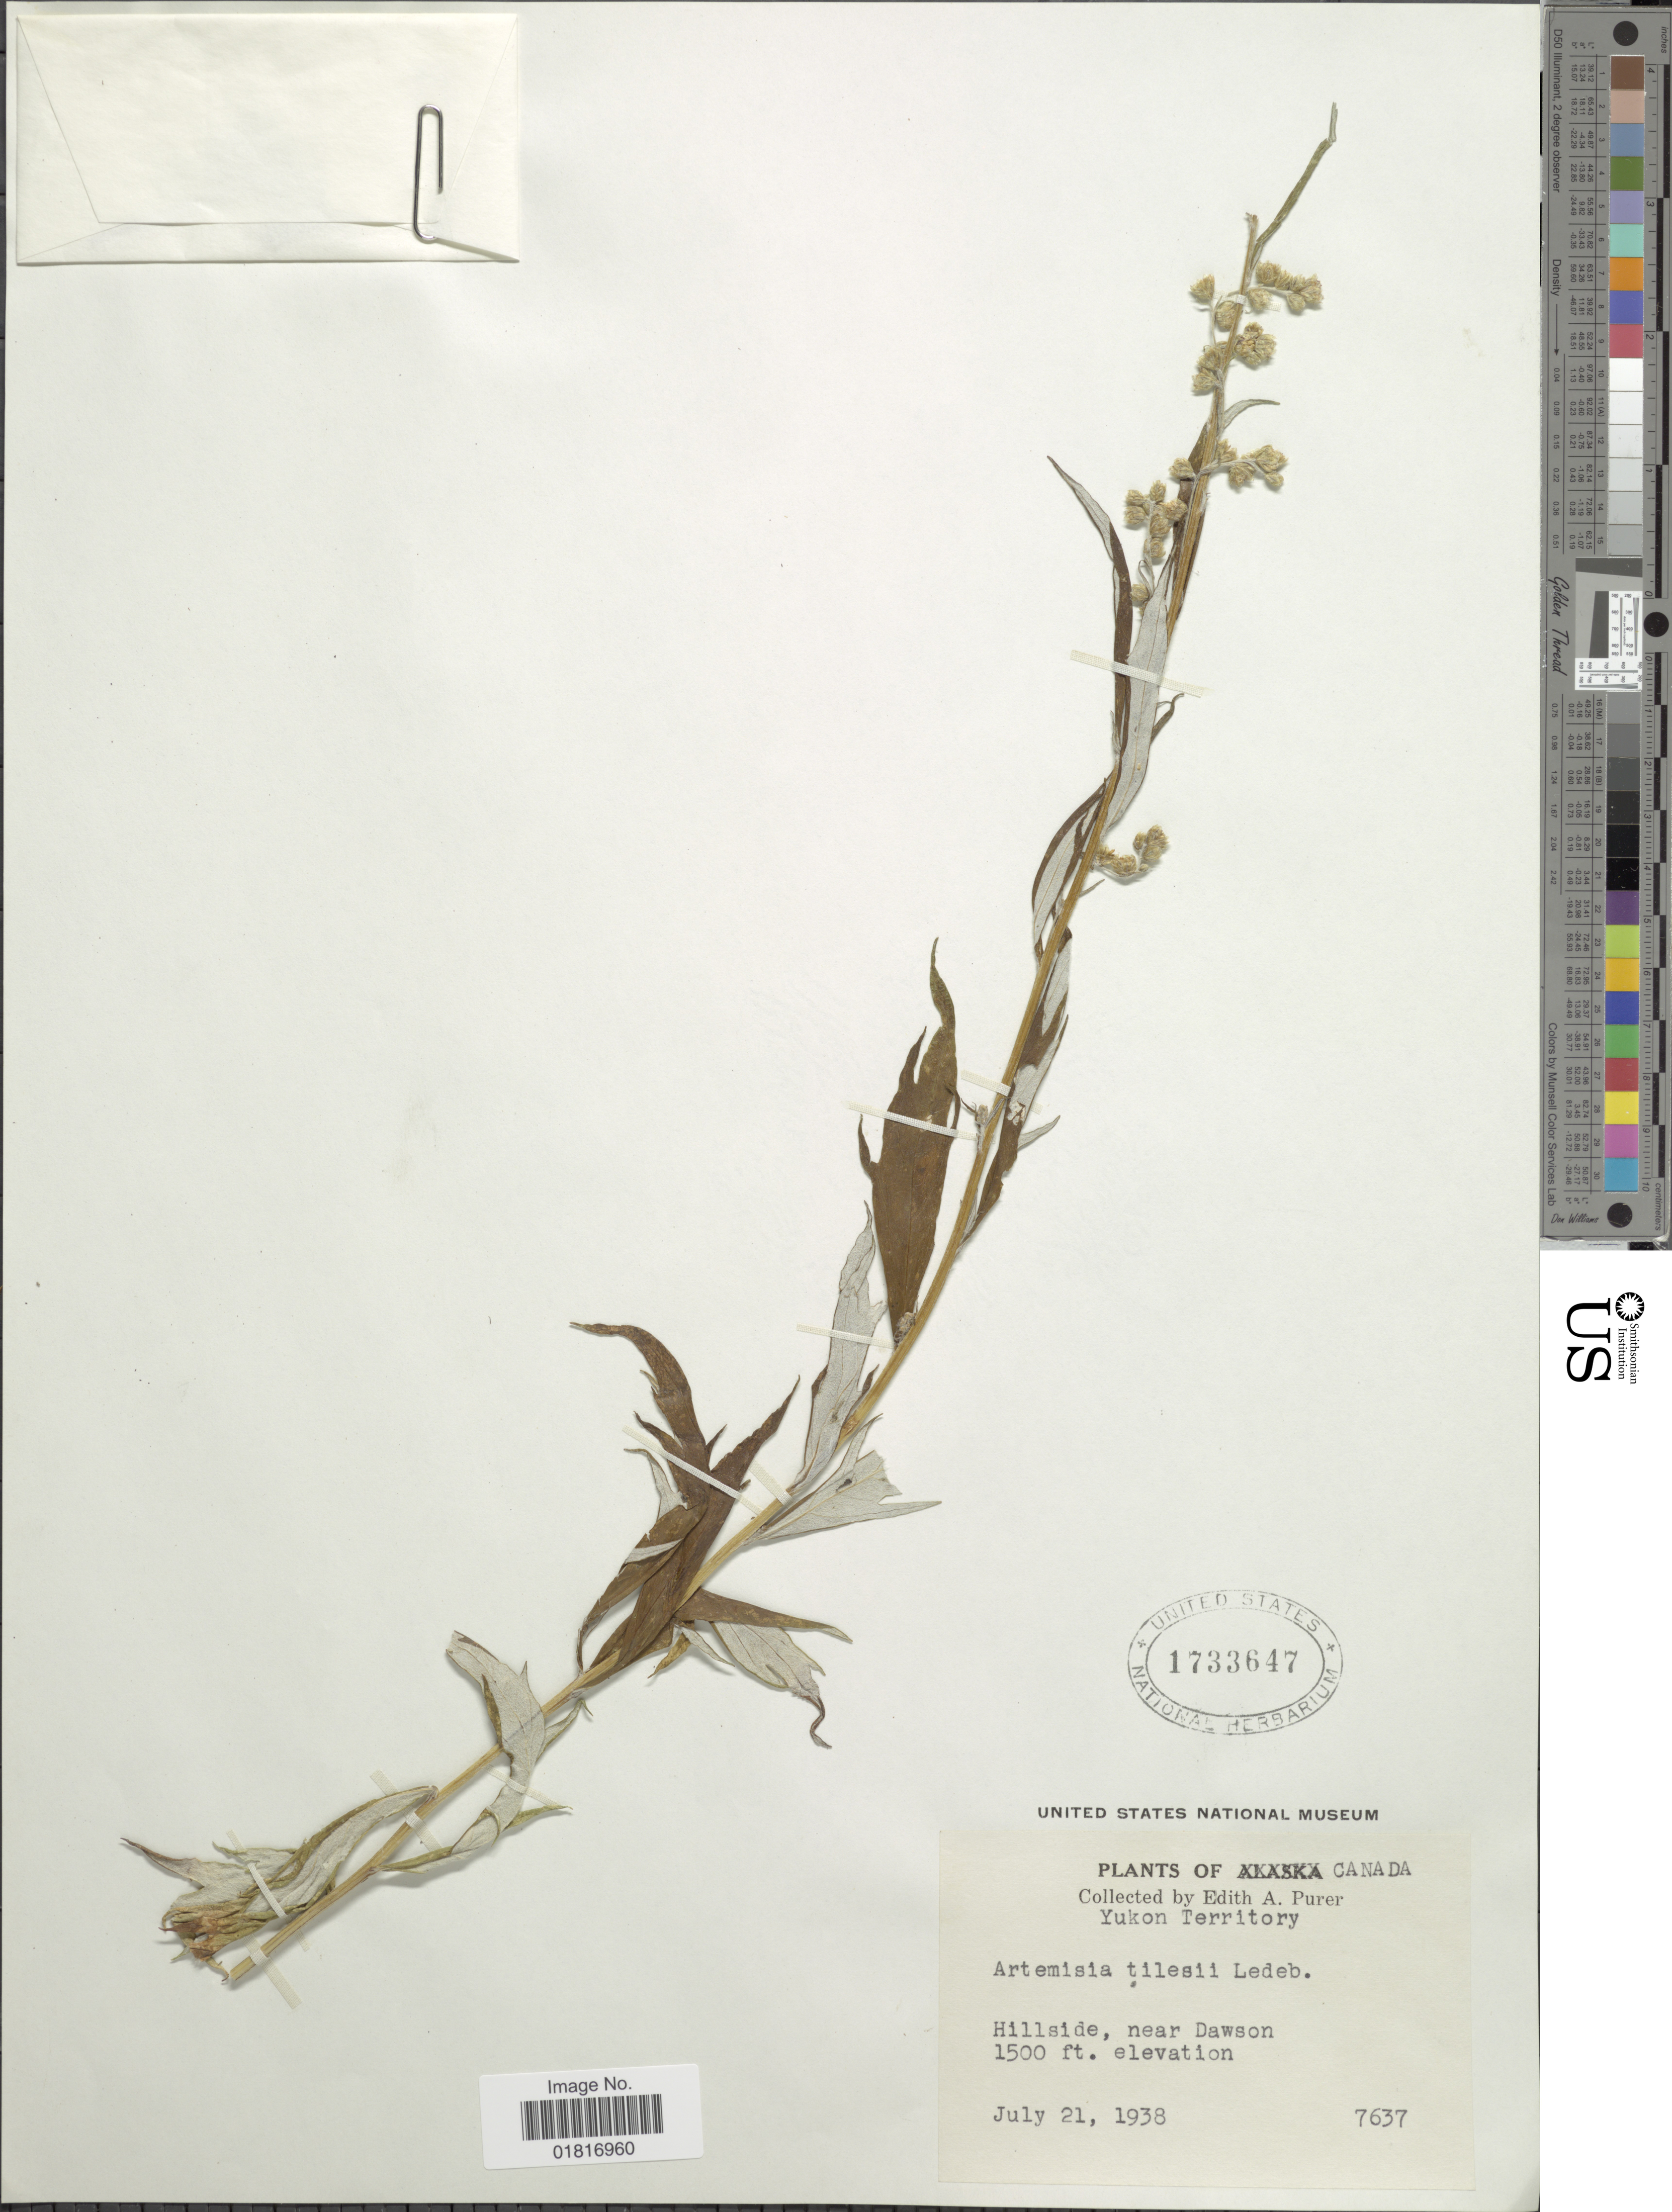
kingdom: Plantae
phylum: Tracheophyta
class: Magnoliopsida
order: Asterales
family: Asteraceae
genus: Artemisia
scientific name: Artemisia tilesii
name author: Ledeb.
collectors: E. Purer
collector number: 7637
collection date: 1938-07-21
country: Canada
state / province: Yukon Territory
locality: Hillside, near Dawson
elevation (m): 457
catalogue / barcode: US 1733647